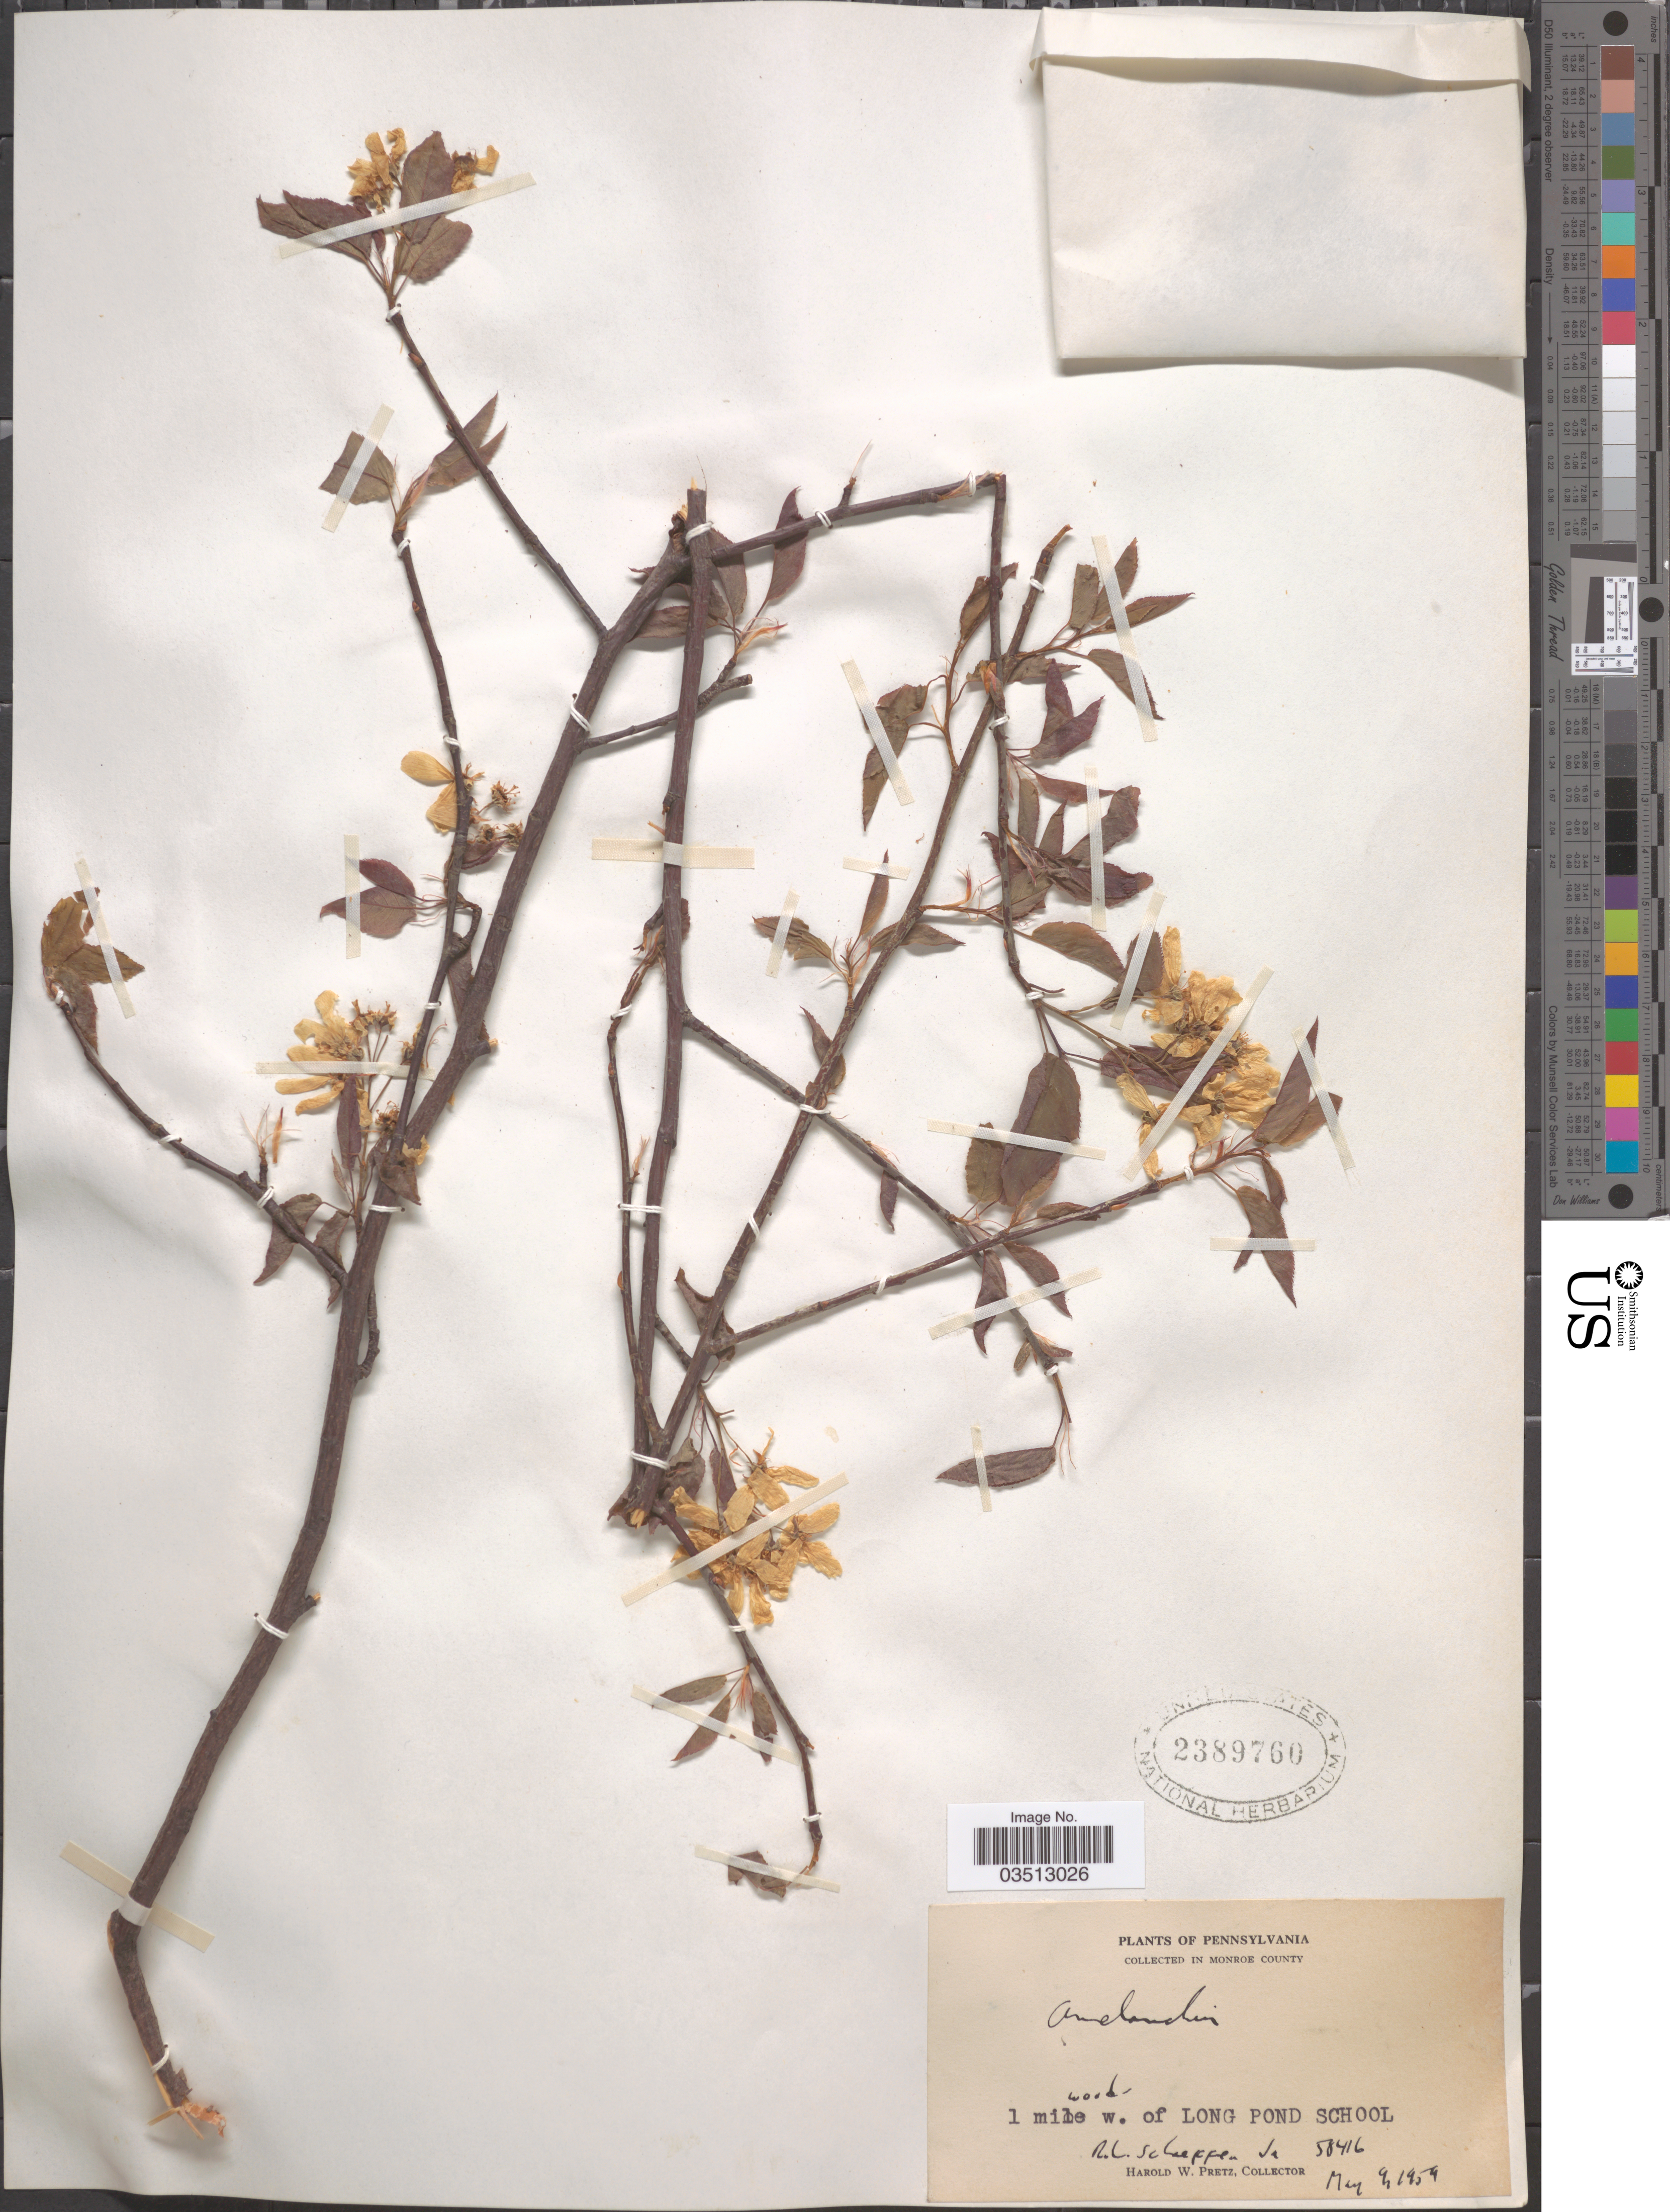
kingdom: Plantae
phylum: Tracheophyta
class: Magnoliopsida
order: Rosales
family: Rosaceae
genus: Amelanchier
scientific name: Amelanchier sp.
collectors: R. L. Schaeffer Jr. & H. W. Pretz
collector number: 58416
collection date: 1959-05-09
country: United States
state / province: Pennsylvania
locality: Monroe County. 1 mile w. of Long Pond School.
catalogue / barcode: US 2389760